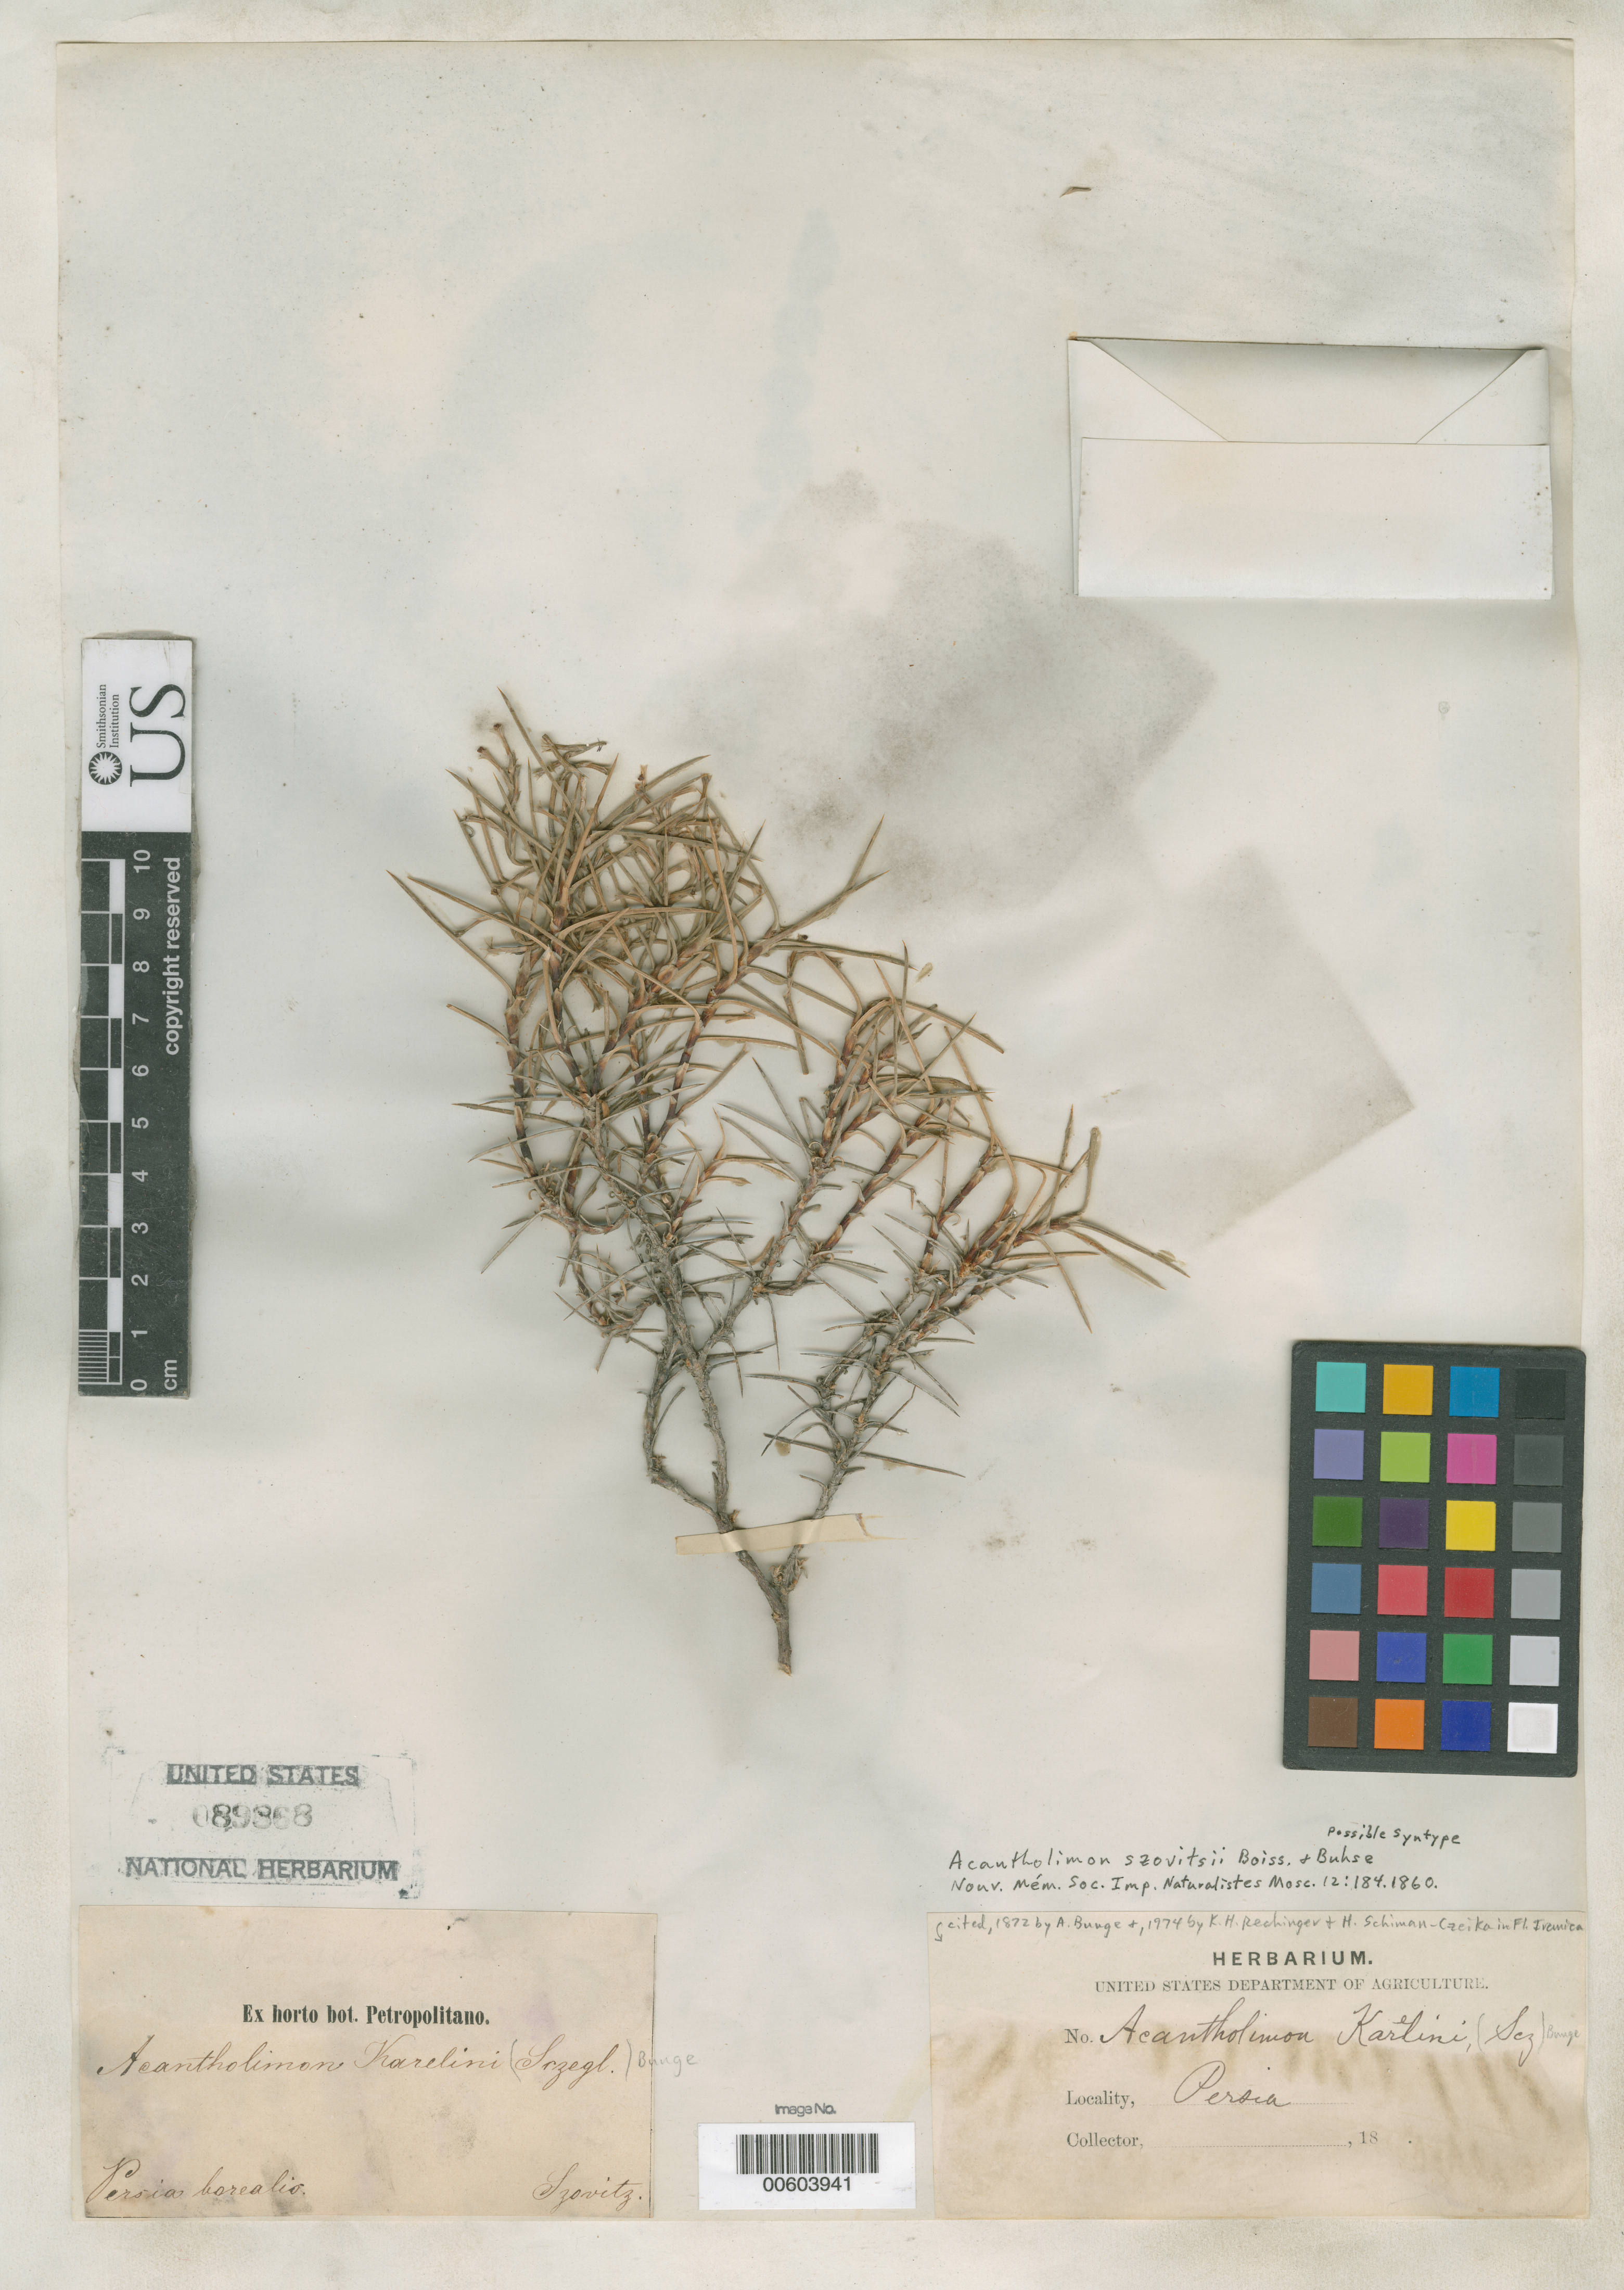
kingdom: Plantae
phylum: Tracheophyta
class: Magnoliopsida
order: Caryophyllales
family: Plumbaginaceae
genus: Acantholimon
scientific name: Acantholimon szovitsii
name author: Boiss. & Buhse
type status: Possible Syntype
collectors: J. Szovits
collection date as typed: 18--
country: Iran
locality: Persia borealis.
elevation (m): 50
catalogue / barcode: US 89868